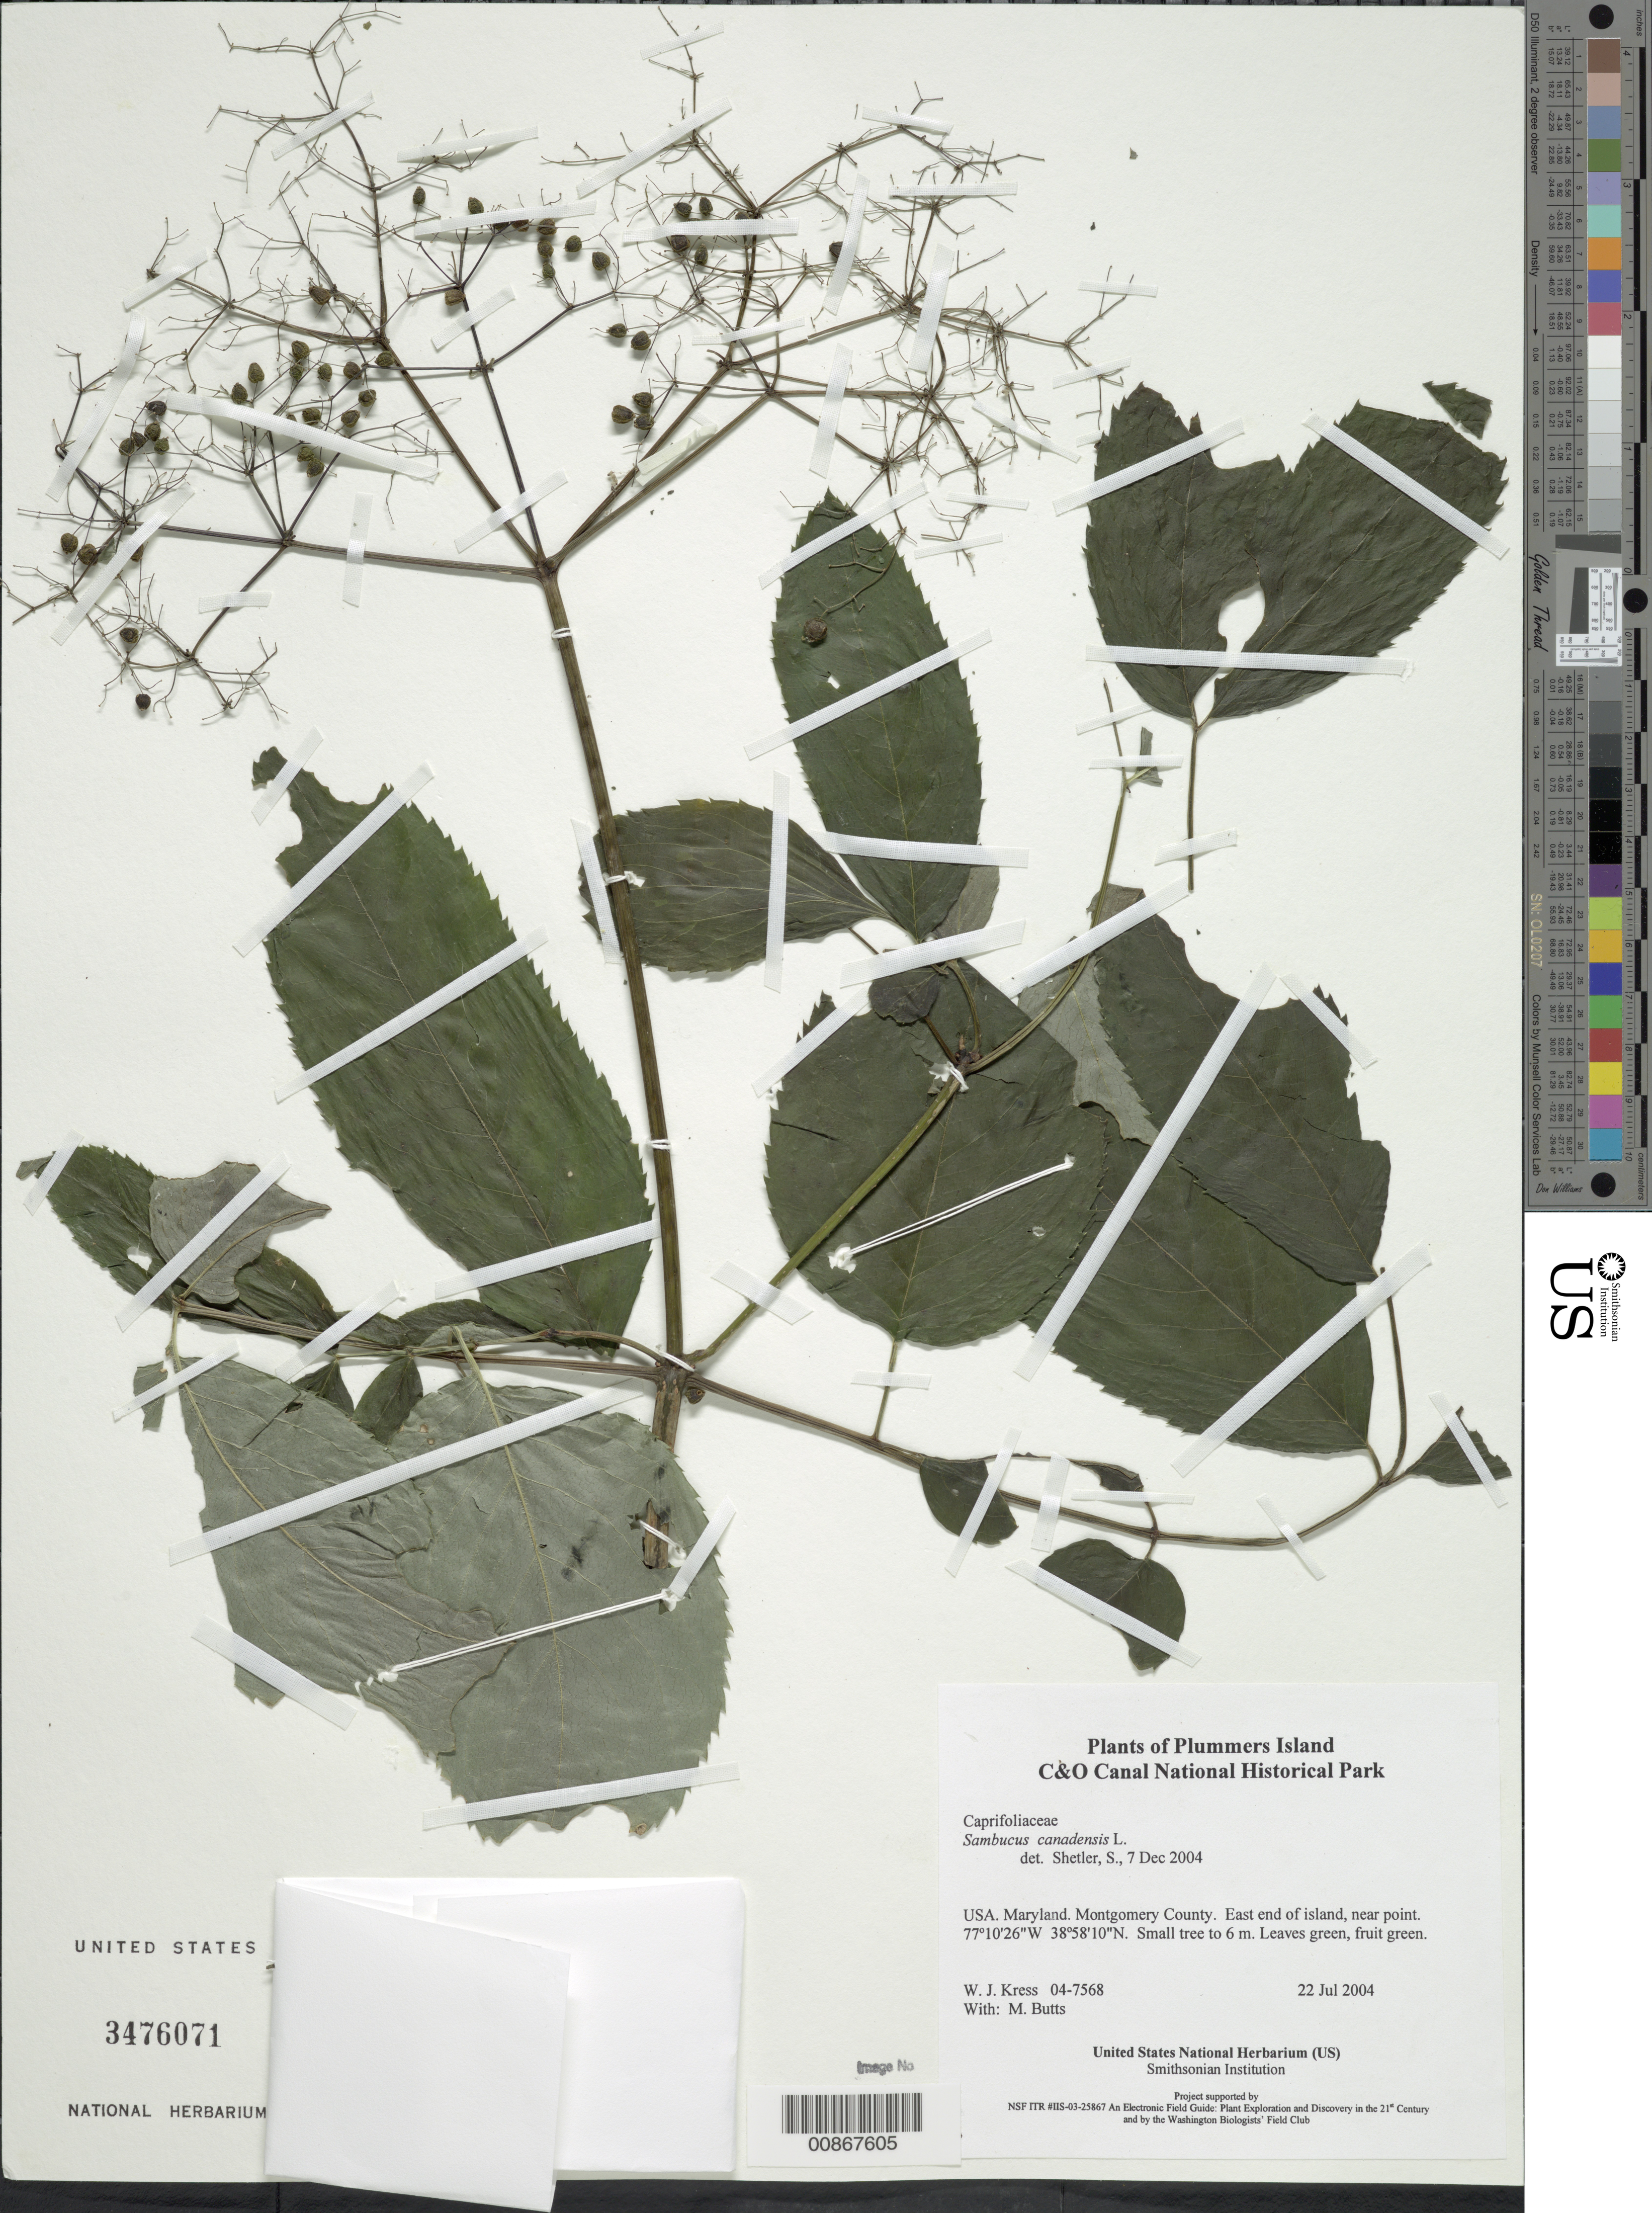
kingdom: Plantae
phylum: Tracheophyta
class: Magnoliopsida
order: Dipsacales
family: Viburnaceae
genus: Sambucus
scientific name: Sambucus canadensis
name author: L.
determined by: Shetler, Stanwyn G., (US), NMNH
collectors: W. J. Kress & M. B. Butts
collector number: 04-7568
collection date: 2004-07-22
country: United States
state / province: Maryland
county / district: Montgomery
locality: Chesapeake and Ohio Canal National Historical Park, Plummers Island, East end of island, near point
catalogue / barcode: US 3476071